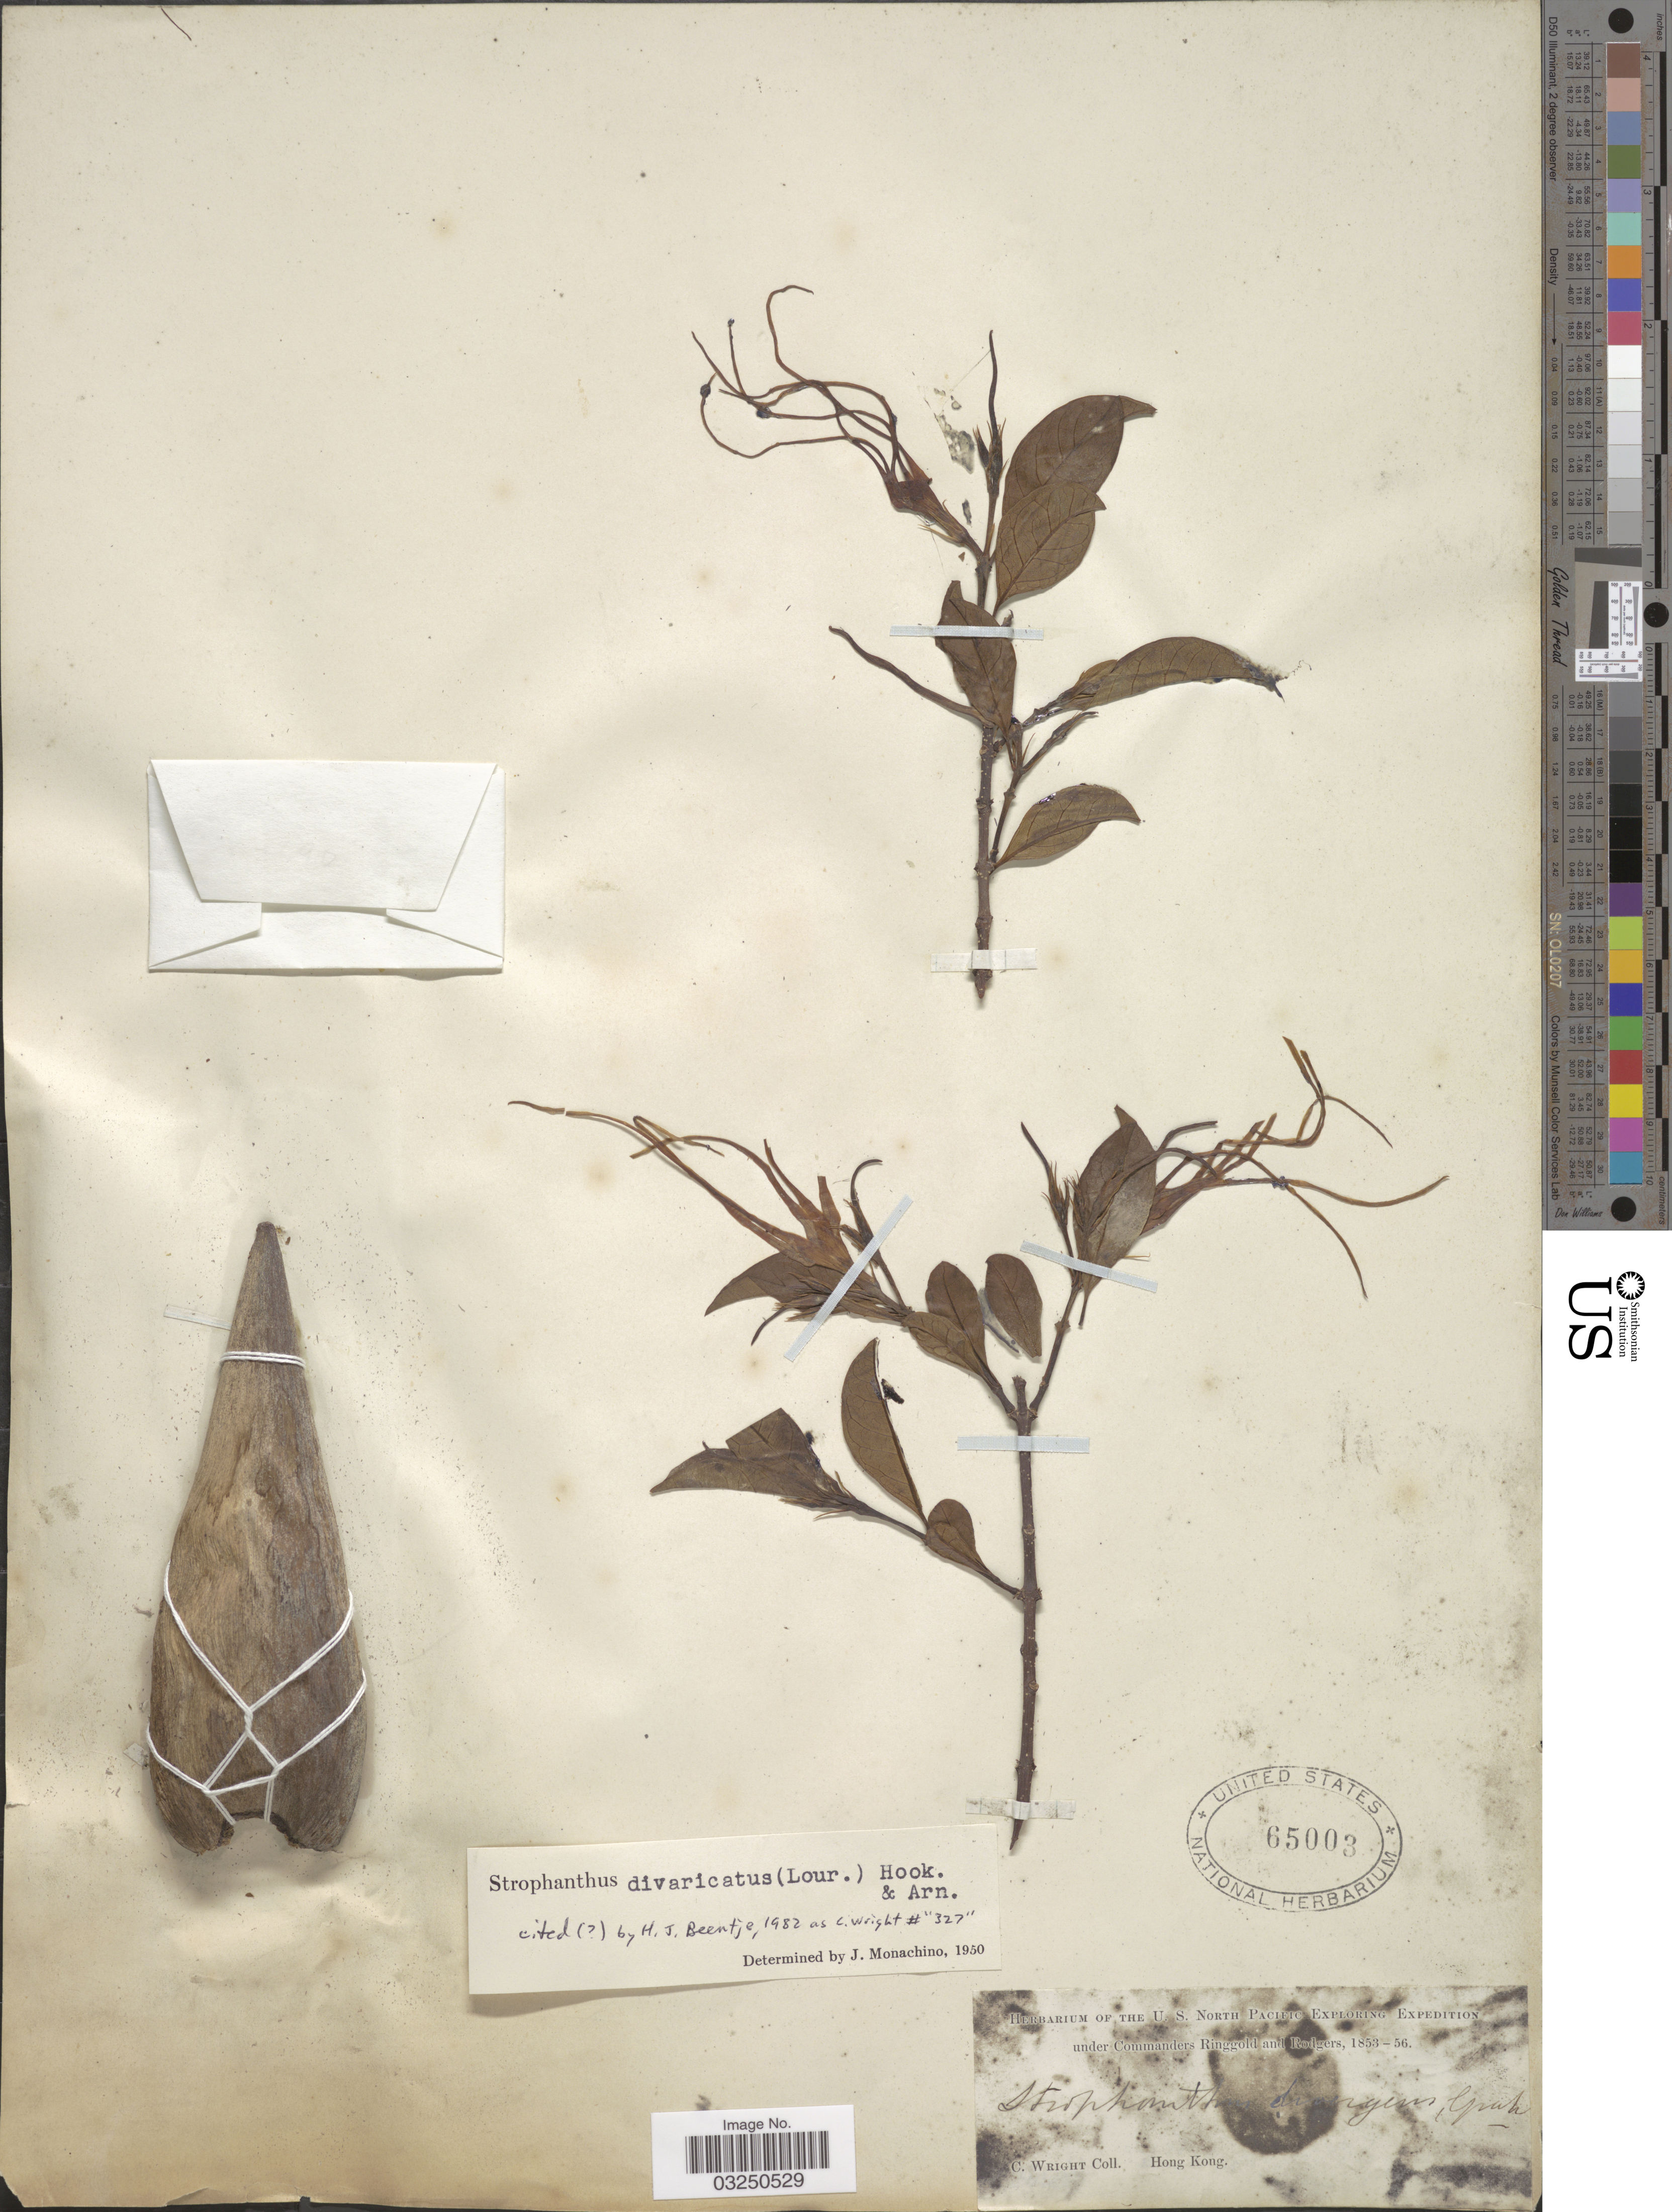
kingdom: Plantae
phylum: Tracheophyta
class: Magnoliopsida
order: Gentianales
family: Apocynaceae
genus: Strophanthus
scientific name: Strophanthus divaricatus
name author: (Lour.) Hook. & Arn.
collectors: C. Wright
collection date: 1853/1856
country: China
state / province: Hong Kong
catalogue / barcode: US 65003